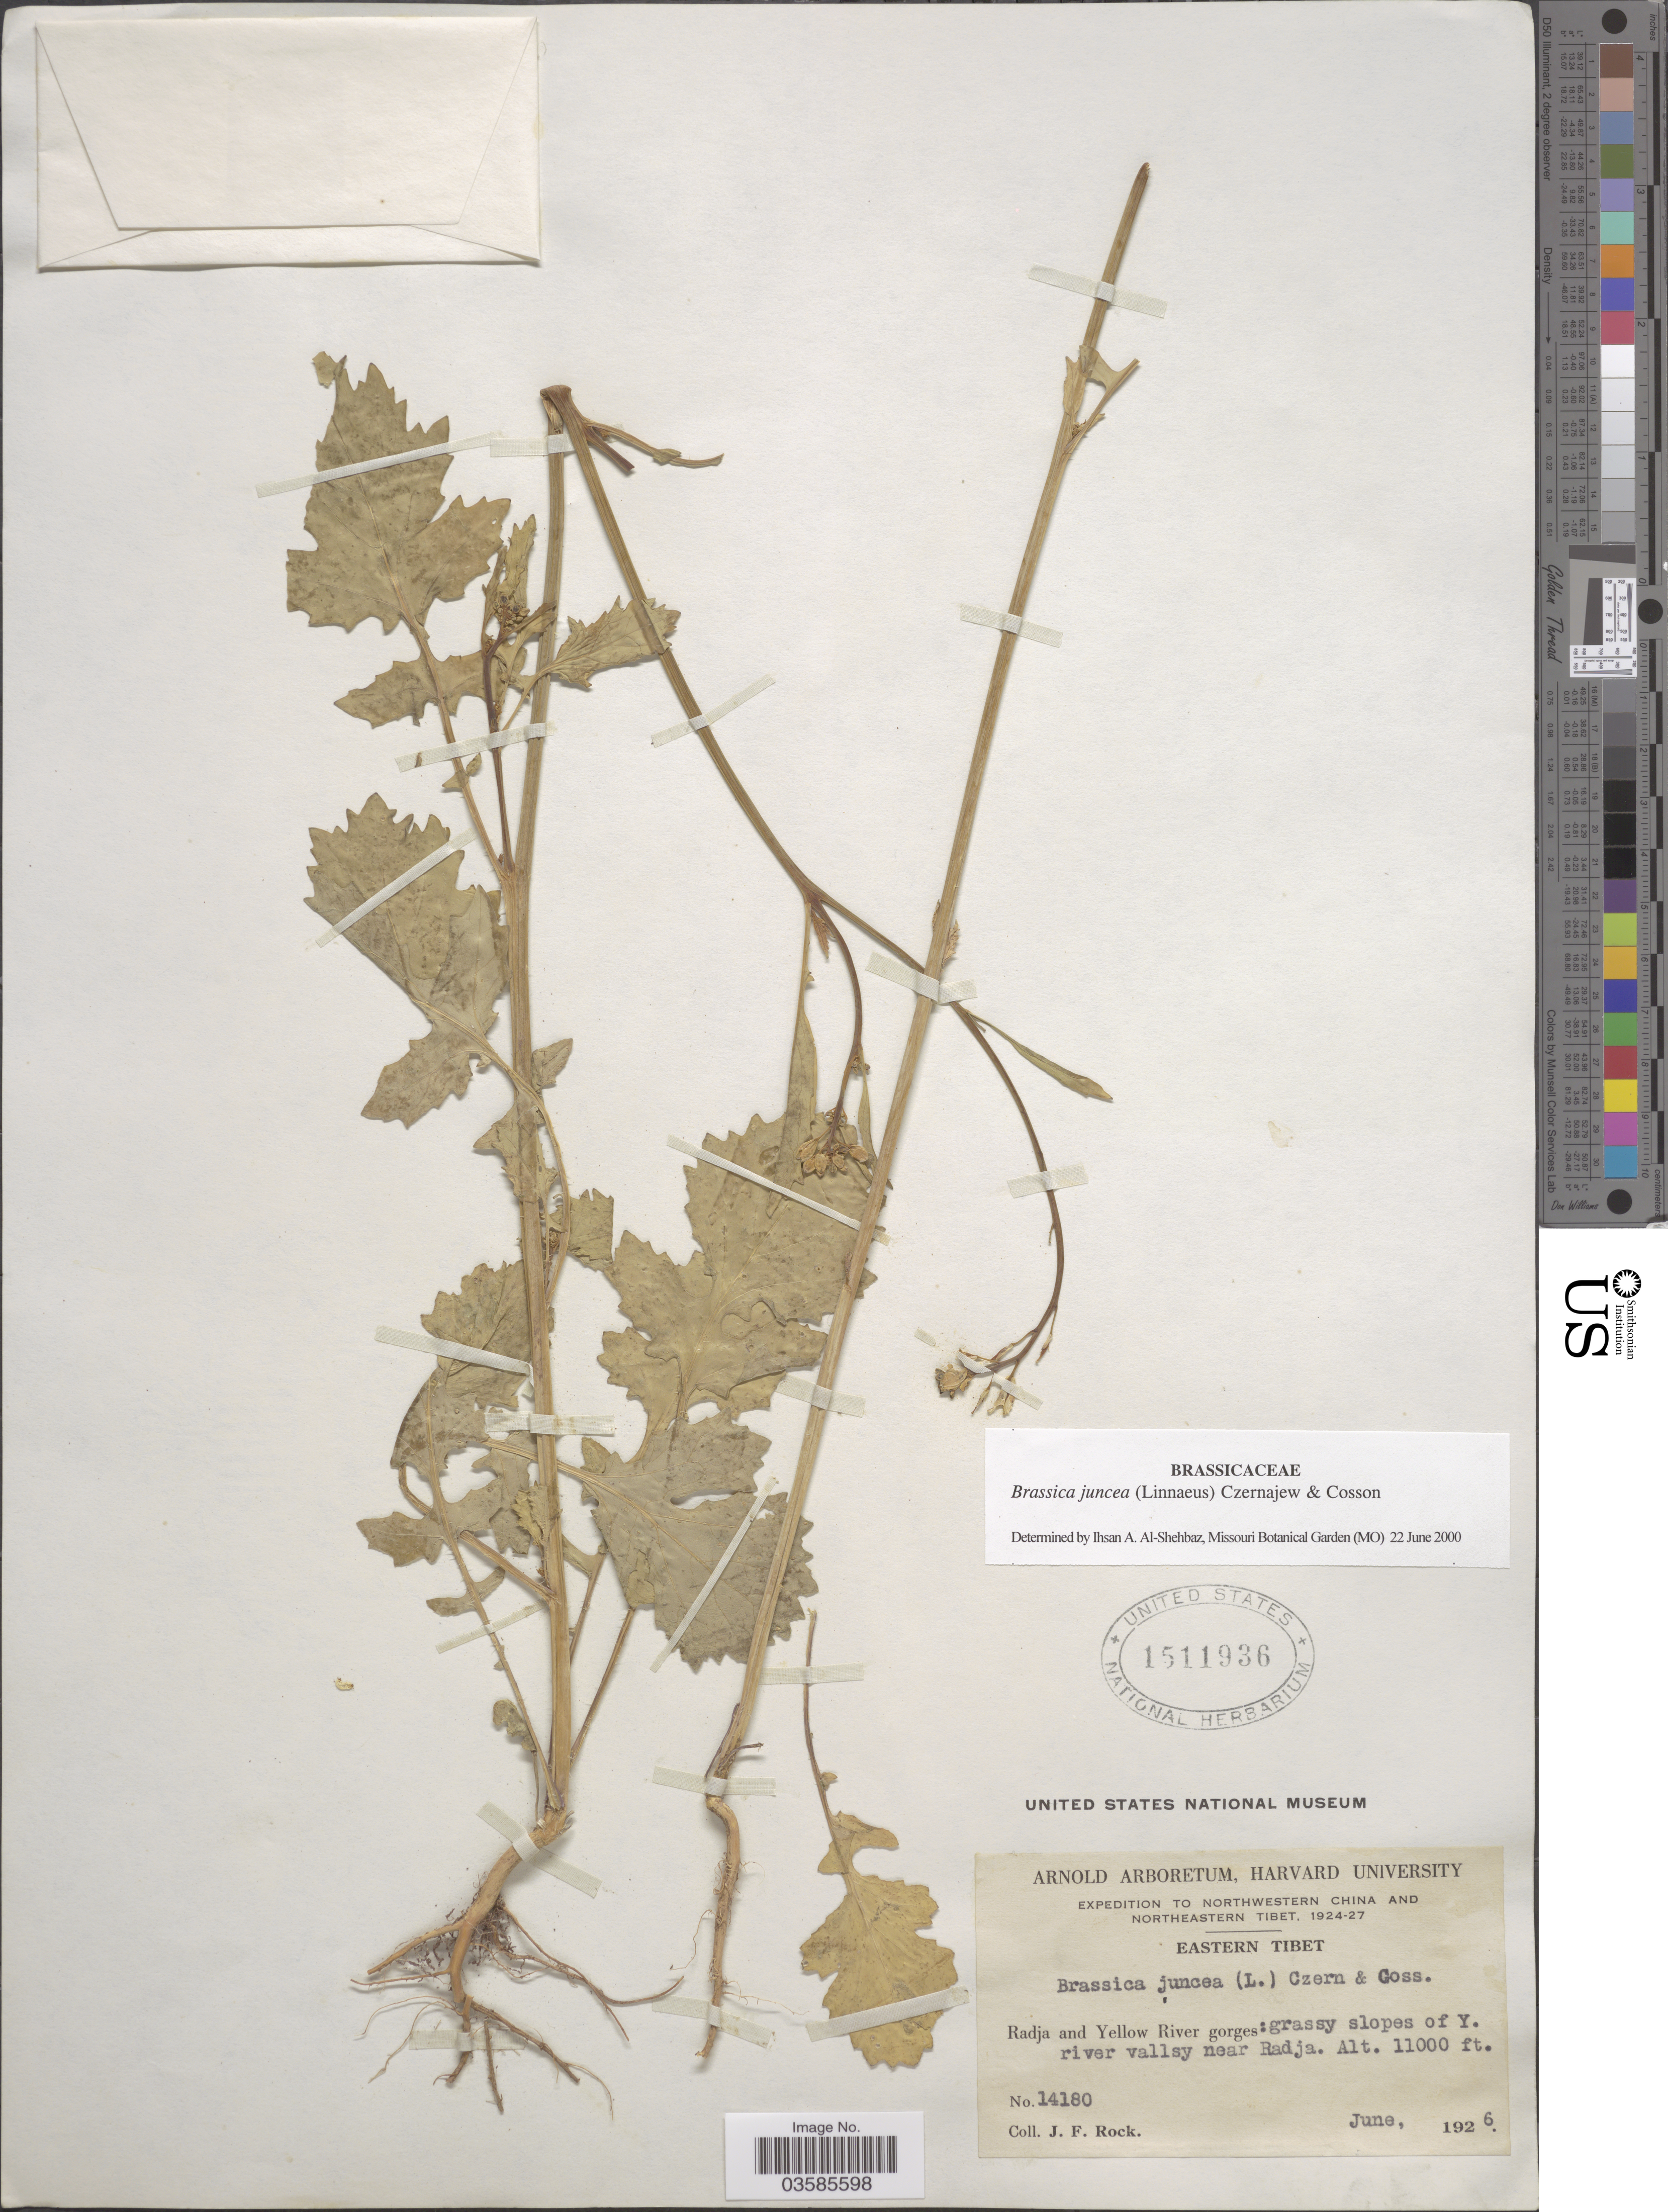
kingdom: Plantae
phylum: Tracheophyta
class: Magnoliopsida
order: Brassicales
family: Brassicaceae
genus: Brassica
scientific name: Brassica juncea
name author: (L.) Czern.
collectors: J. Rock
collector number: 14180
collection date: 1926-06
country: China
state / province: Xizang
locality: Eastern Tibet; Radja and Yellow River gorges; river vallsy near Radja.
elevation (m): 3353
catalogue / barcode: US 1511936